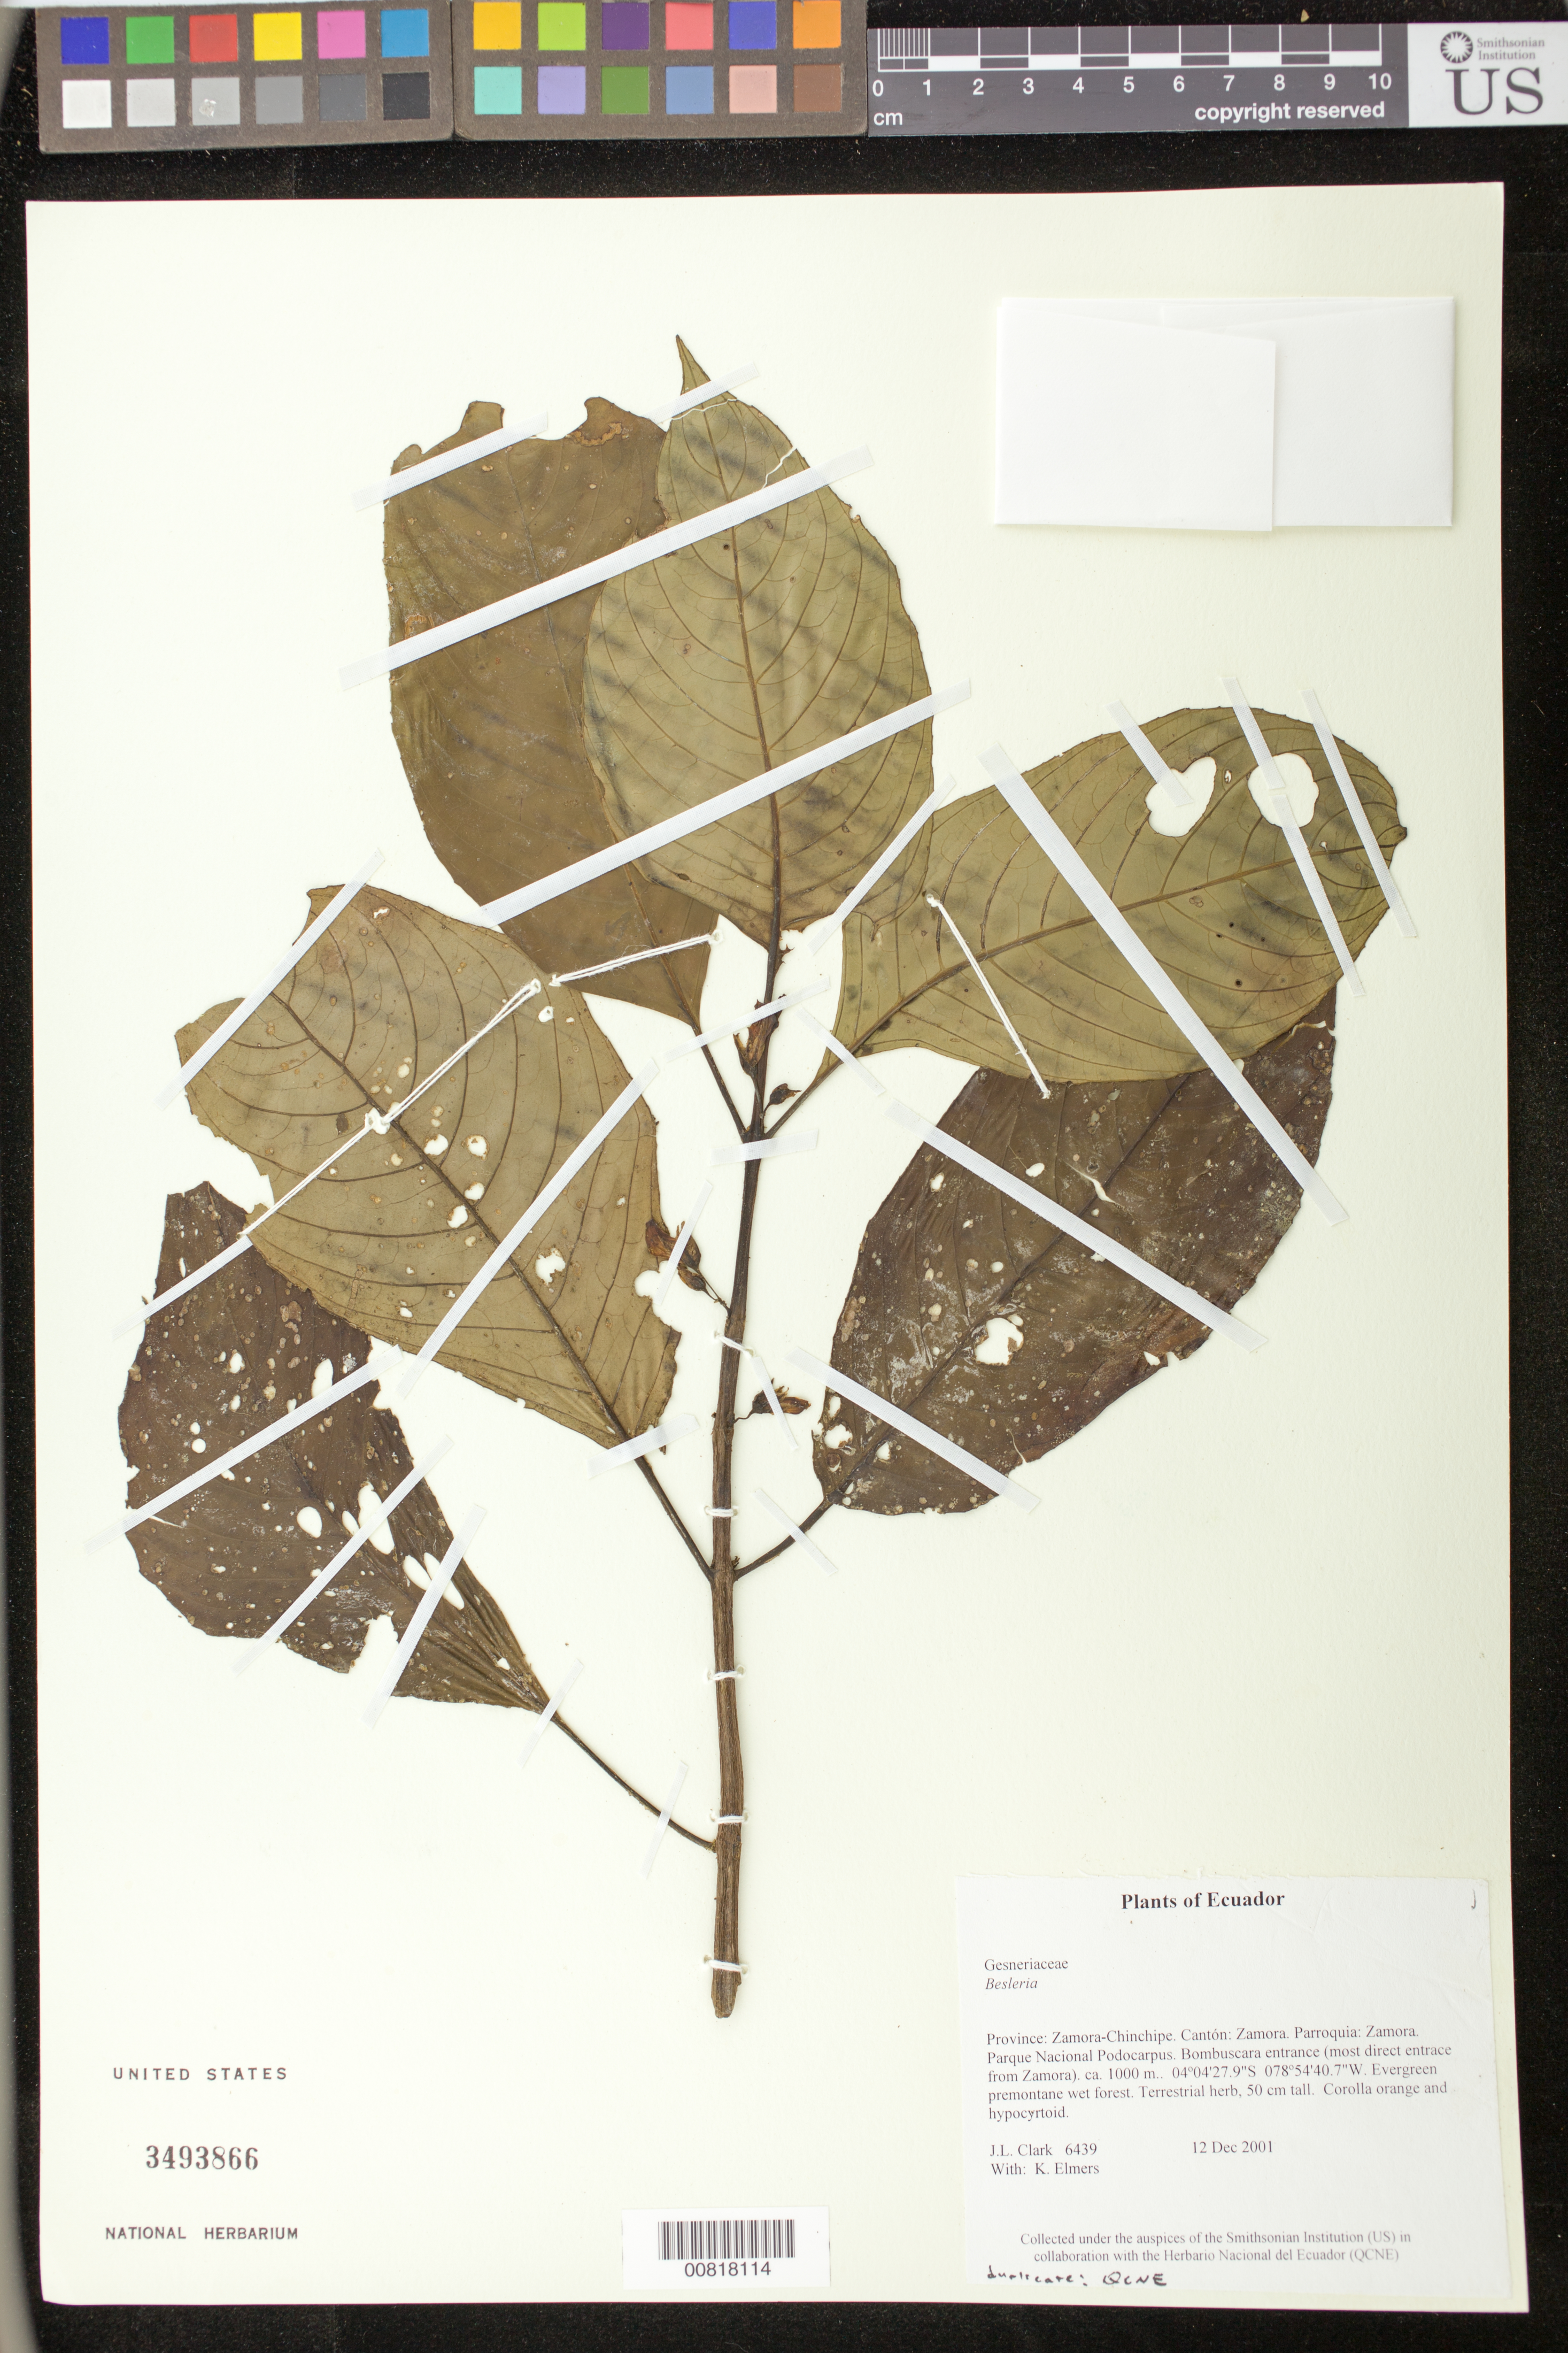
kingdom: Plantae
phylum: Tracheophyta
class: Magnoliopsida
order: Lamiales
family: Gesneriaceae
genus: Besleria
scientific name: Besleria sp.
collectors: J. L. Clark & K. Elmers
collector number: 6439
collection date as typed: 12 Dec 2001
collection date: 2001-12-12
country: Ecuador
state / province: Zamora-Chinchipe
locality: Zamora. Parroquia: Zamora. Parque Nacional Podocarpus. Bombuscara entrance (most direct entrace from Zamora).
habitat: Evergreen premontane wet forest.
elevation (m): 1000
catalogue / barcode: US 3493866